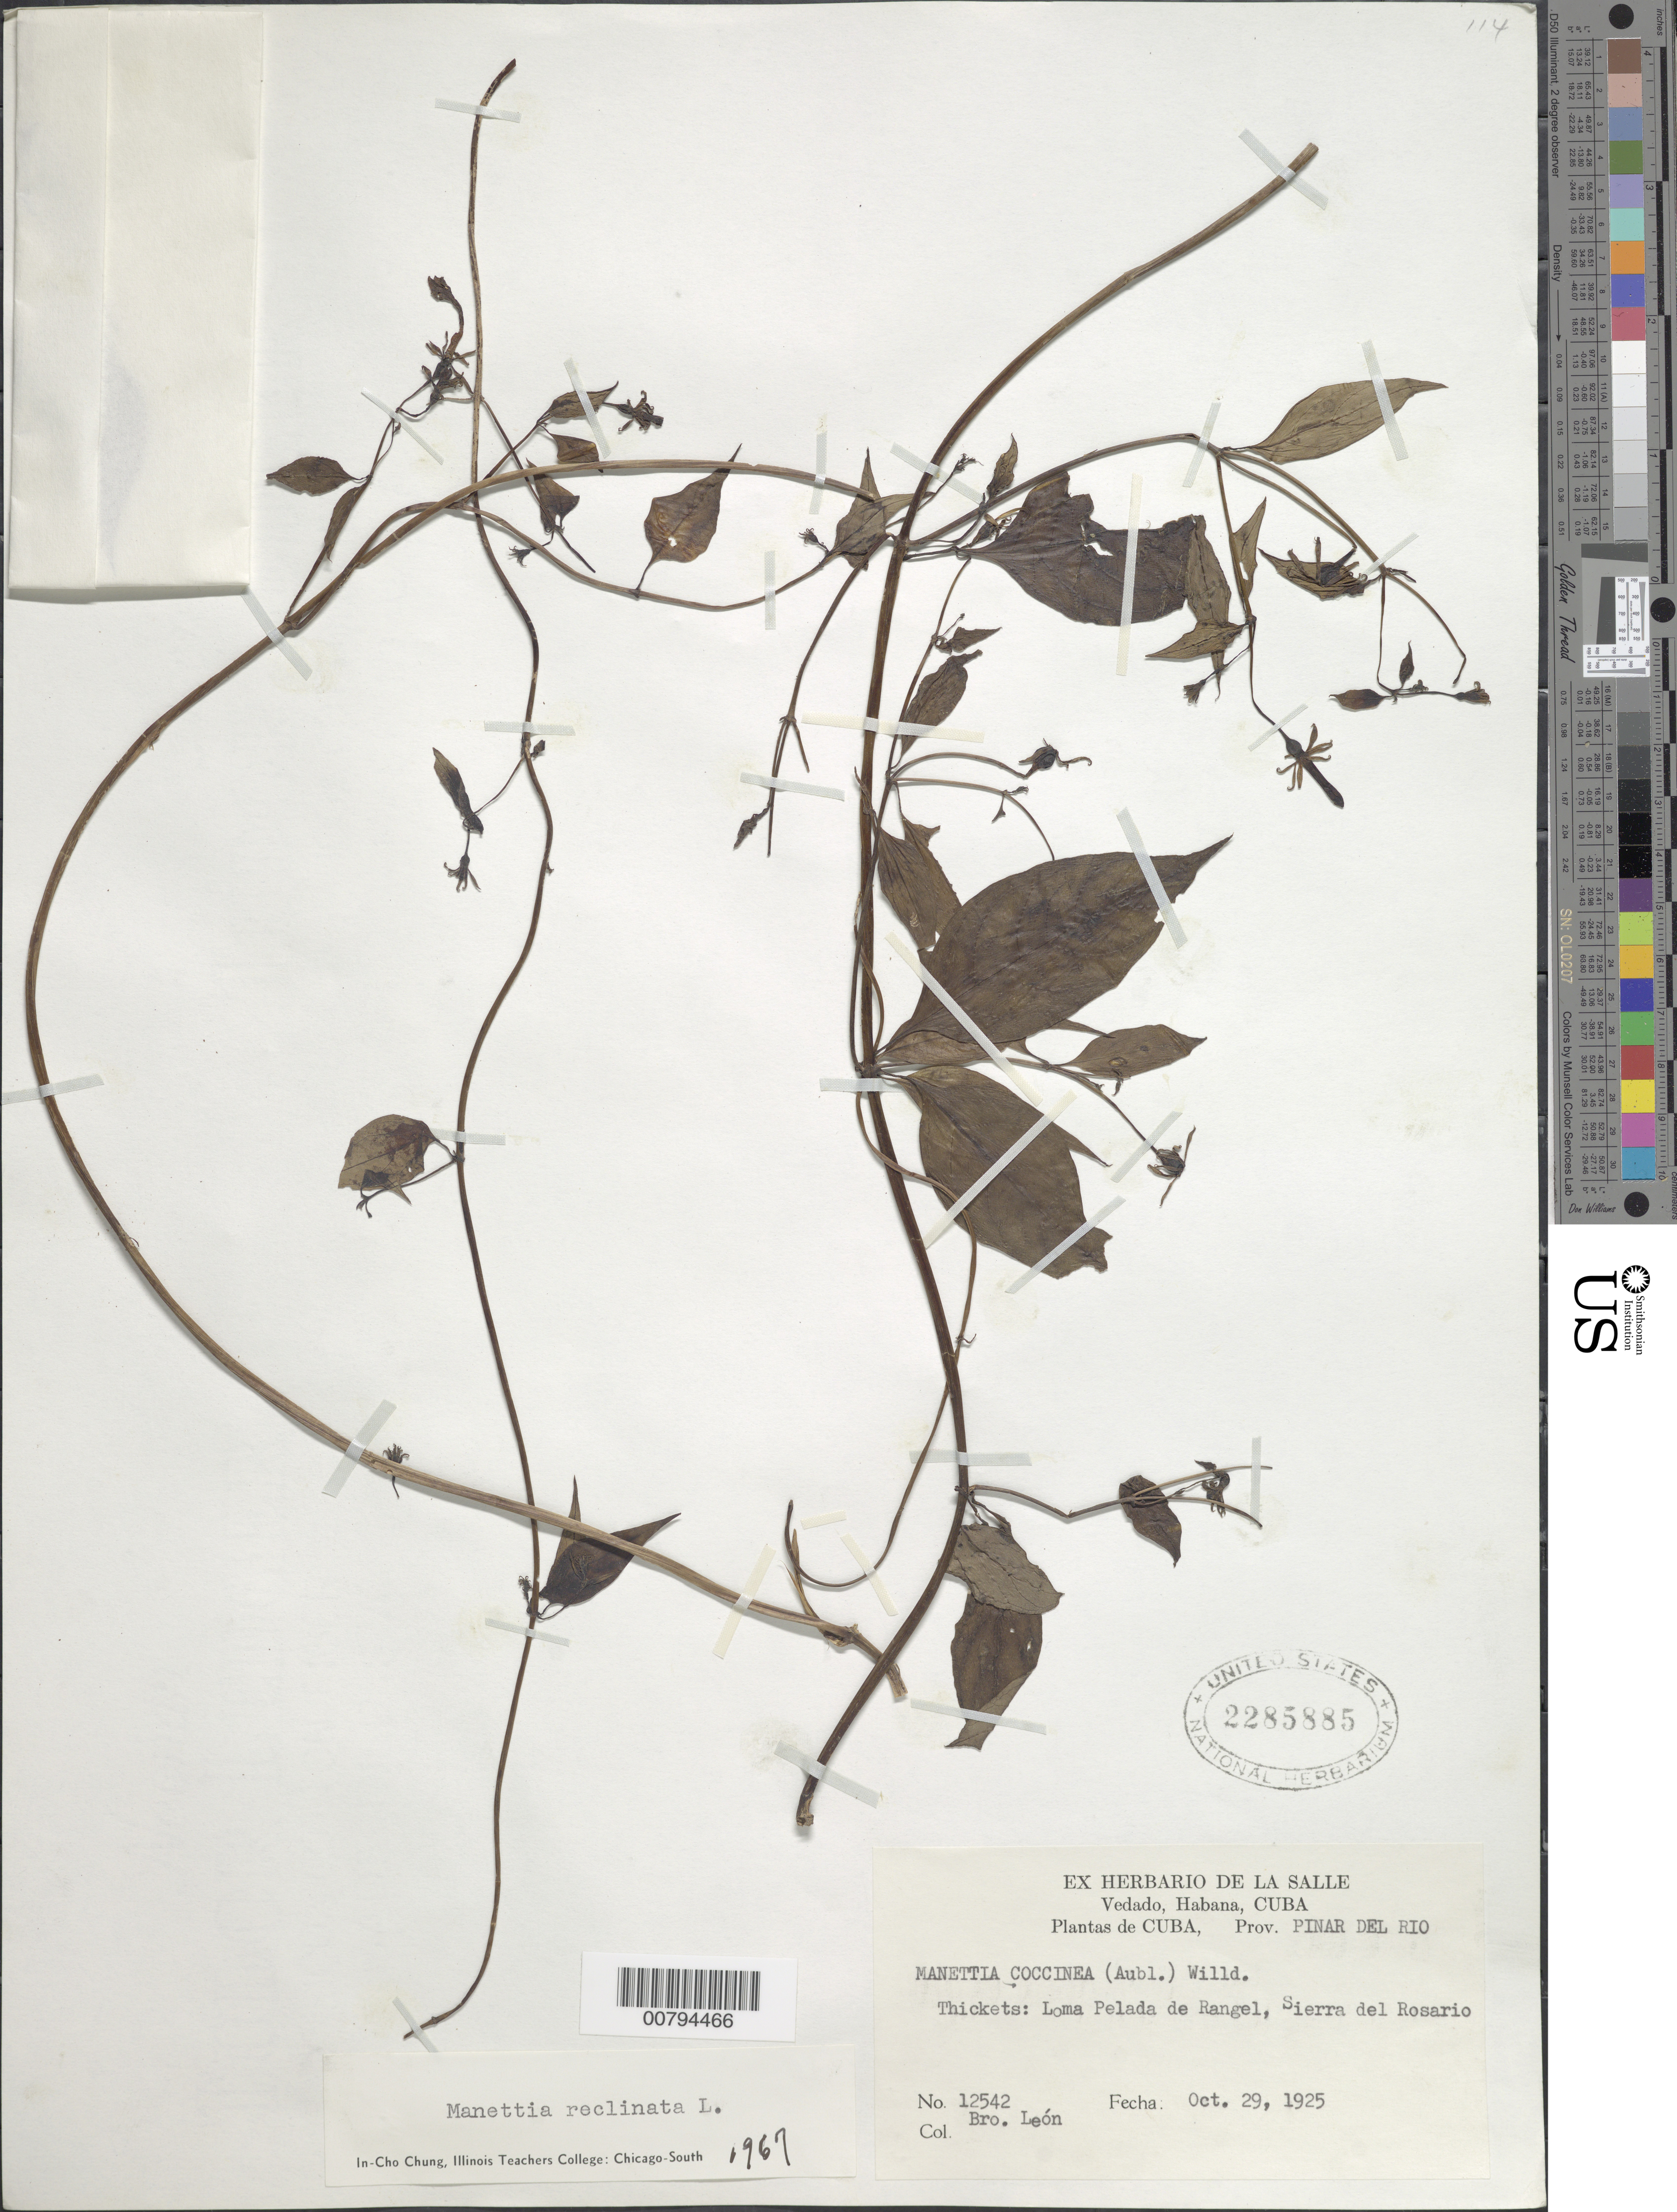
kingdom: Plantae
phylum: Tracheophyta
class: Magnoliopsida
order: Gentianales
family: Rubiaceae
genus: Manettia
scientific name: Manettia reclinata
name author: L.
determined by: Chung, In Cho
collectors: Bro. León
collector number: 12542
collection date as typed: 29 Oct 1925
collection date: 1925-10-29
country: Cuba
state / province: Pinar del Río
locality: Loma Pelada de Rangel, Sierra del Rosario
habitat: Thickets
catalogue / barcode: US 2285885